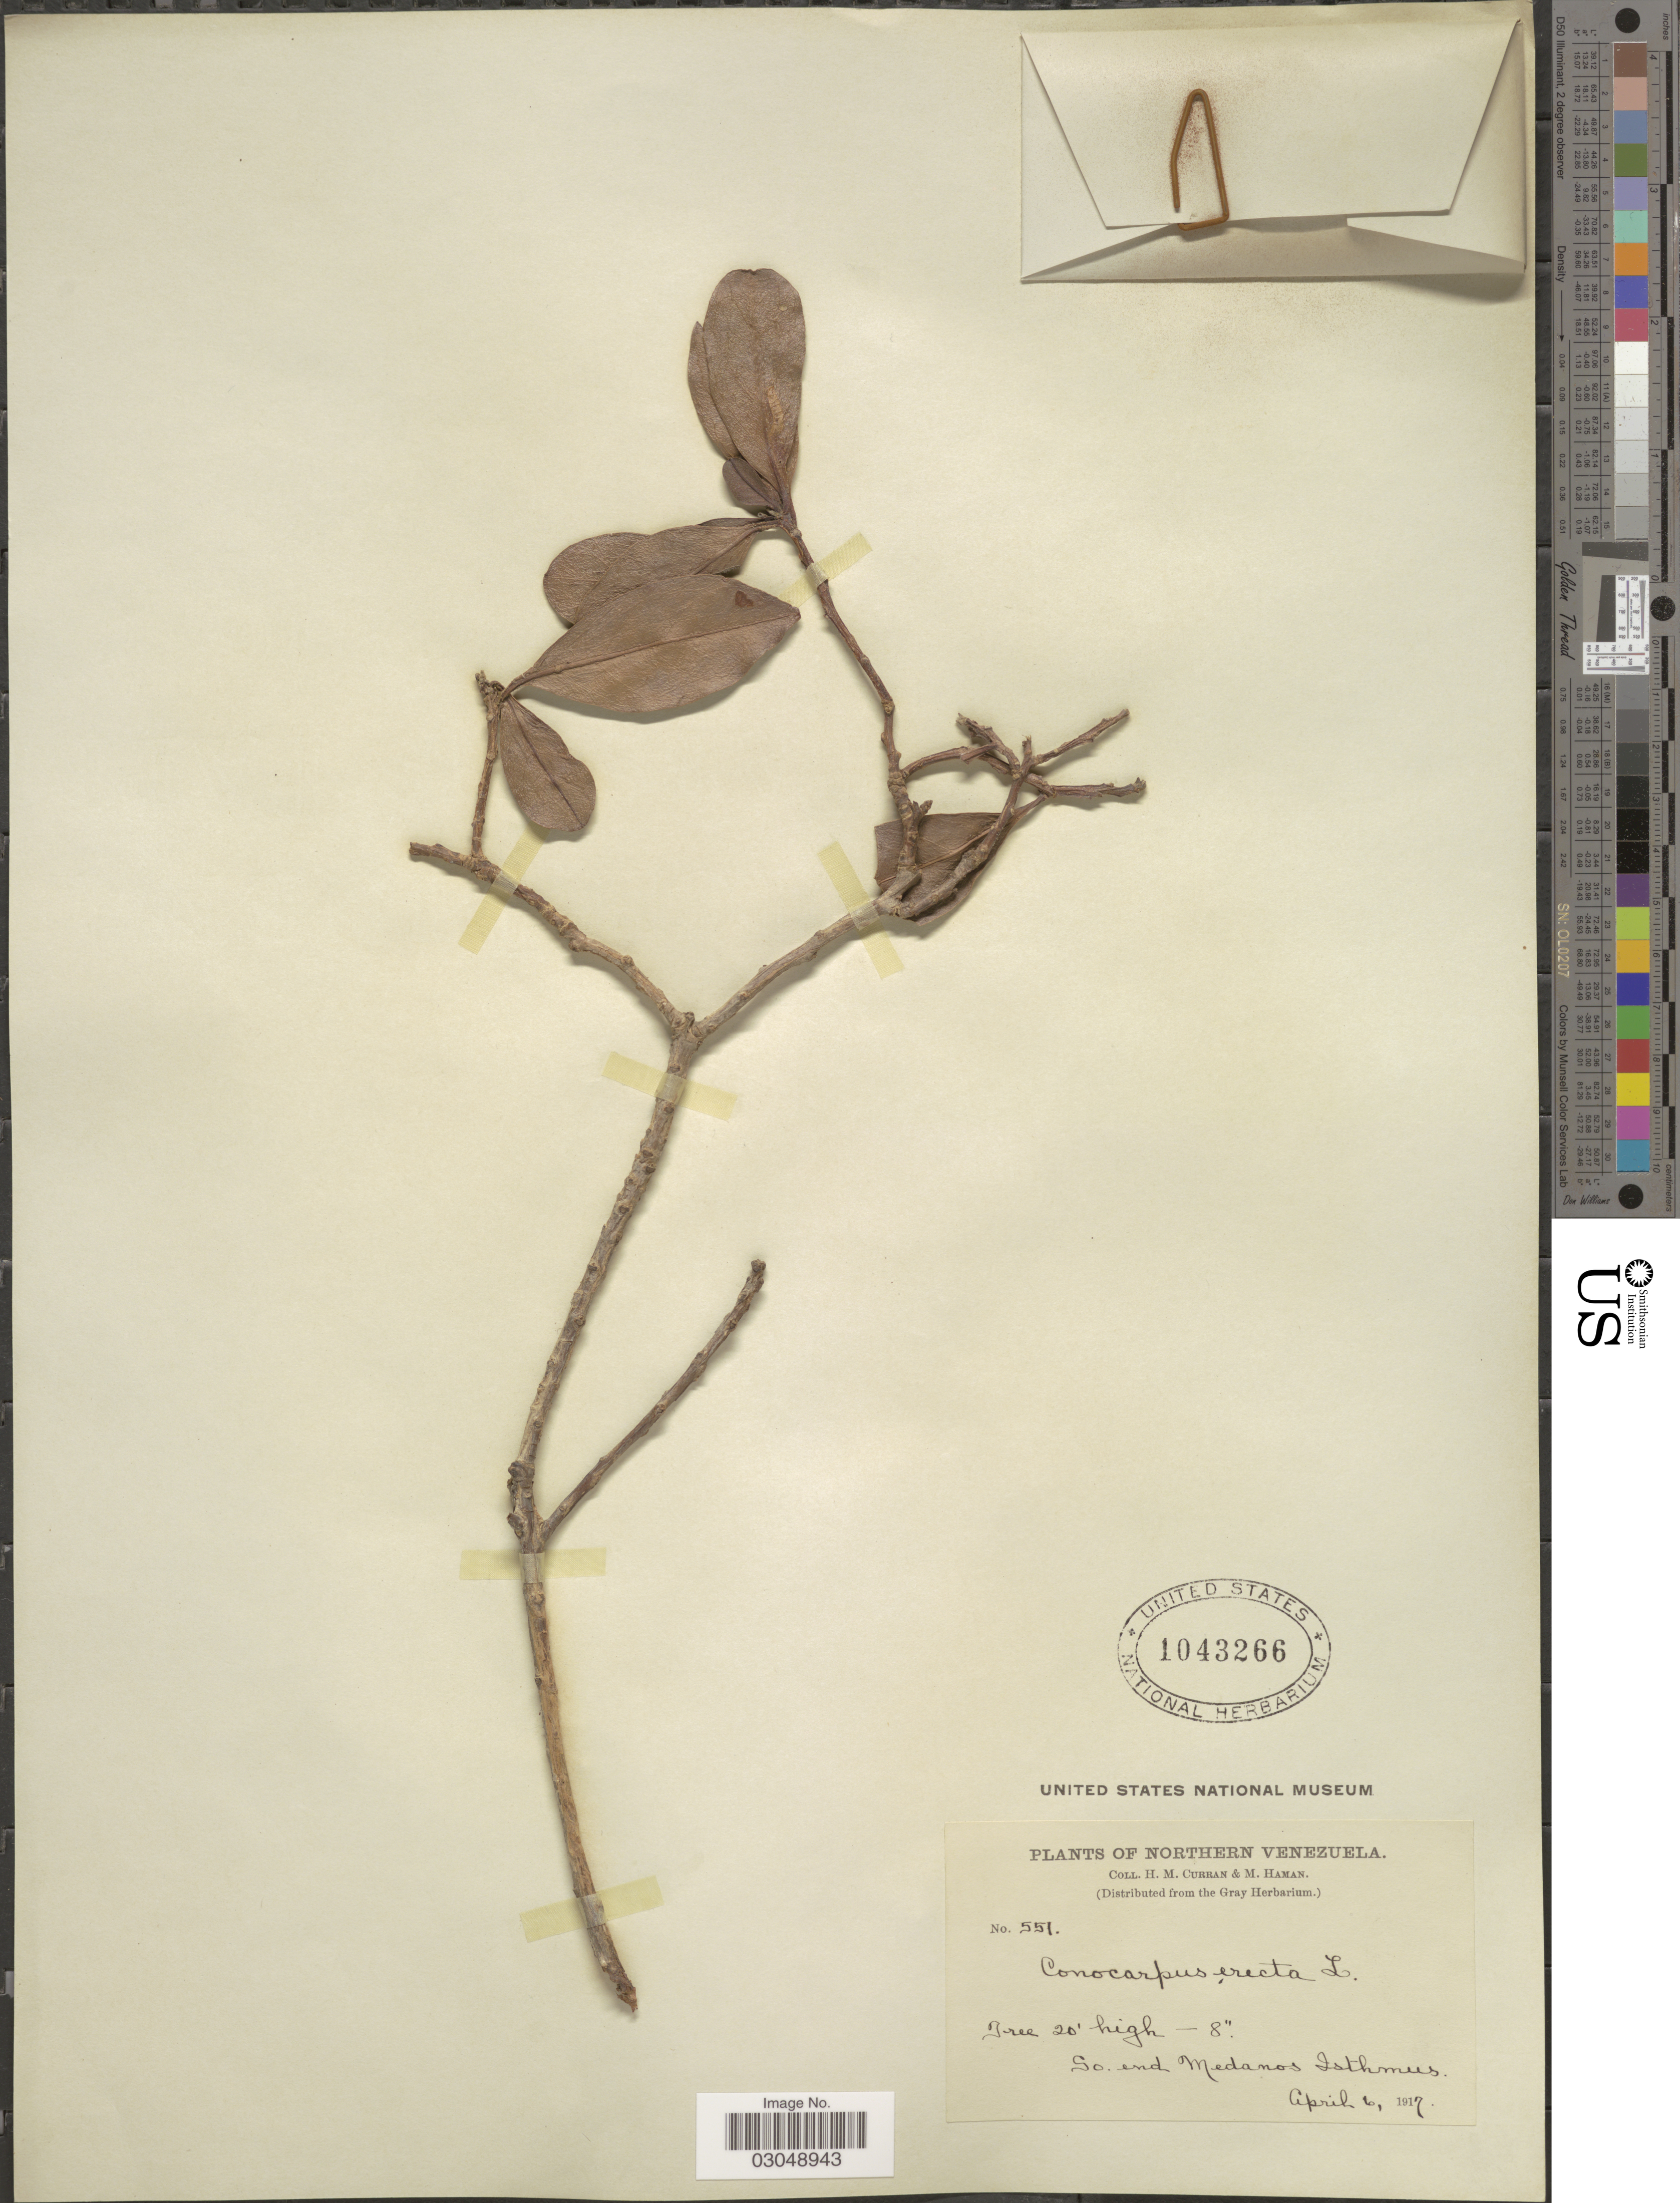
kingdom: Plantae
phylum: Tracheophyta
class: Magnoliopsida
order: Myrtales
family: Combretaceae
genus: Conocarpus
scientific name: Conocarpus erectus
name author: L.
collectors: H. M. Curran & M. Haman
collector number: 551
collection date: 1917-04-06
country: Venezuela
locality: Northern Venezuela. So. end Medamos Isthmus.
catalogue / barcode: US 1043266